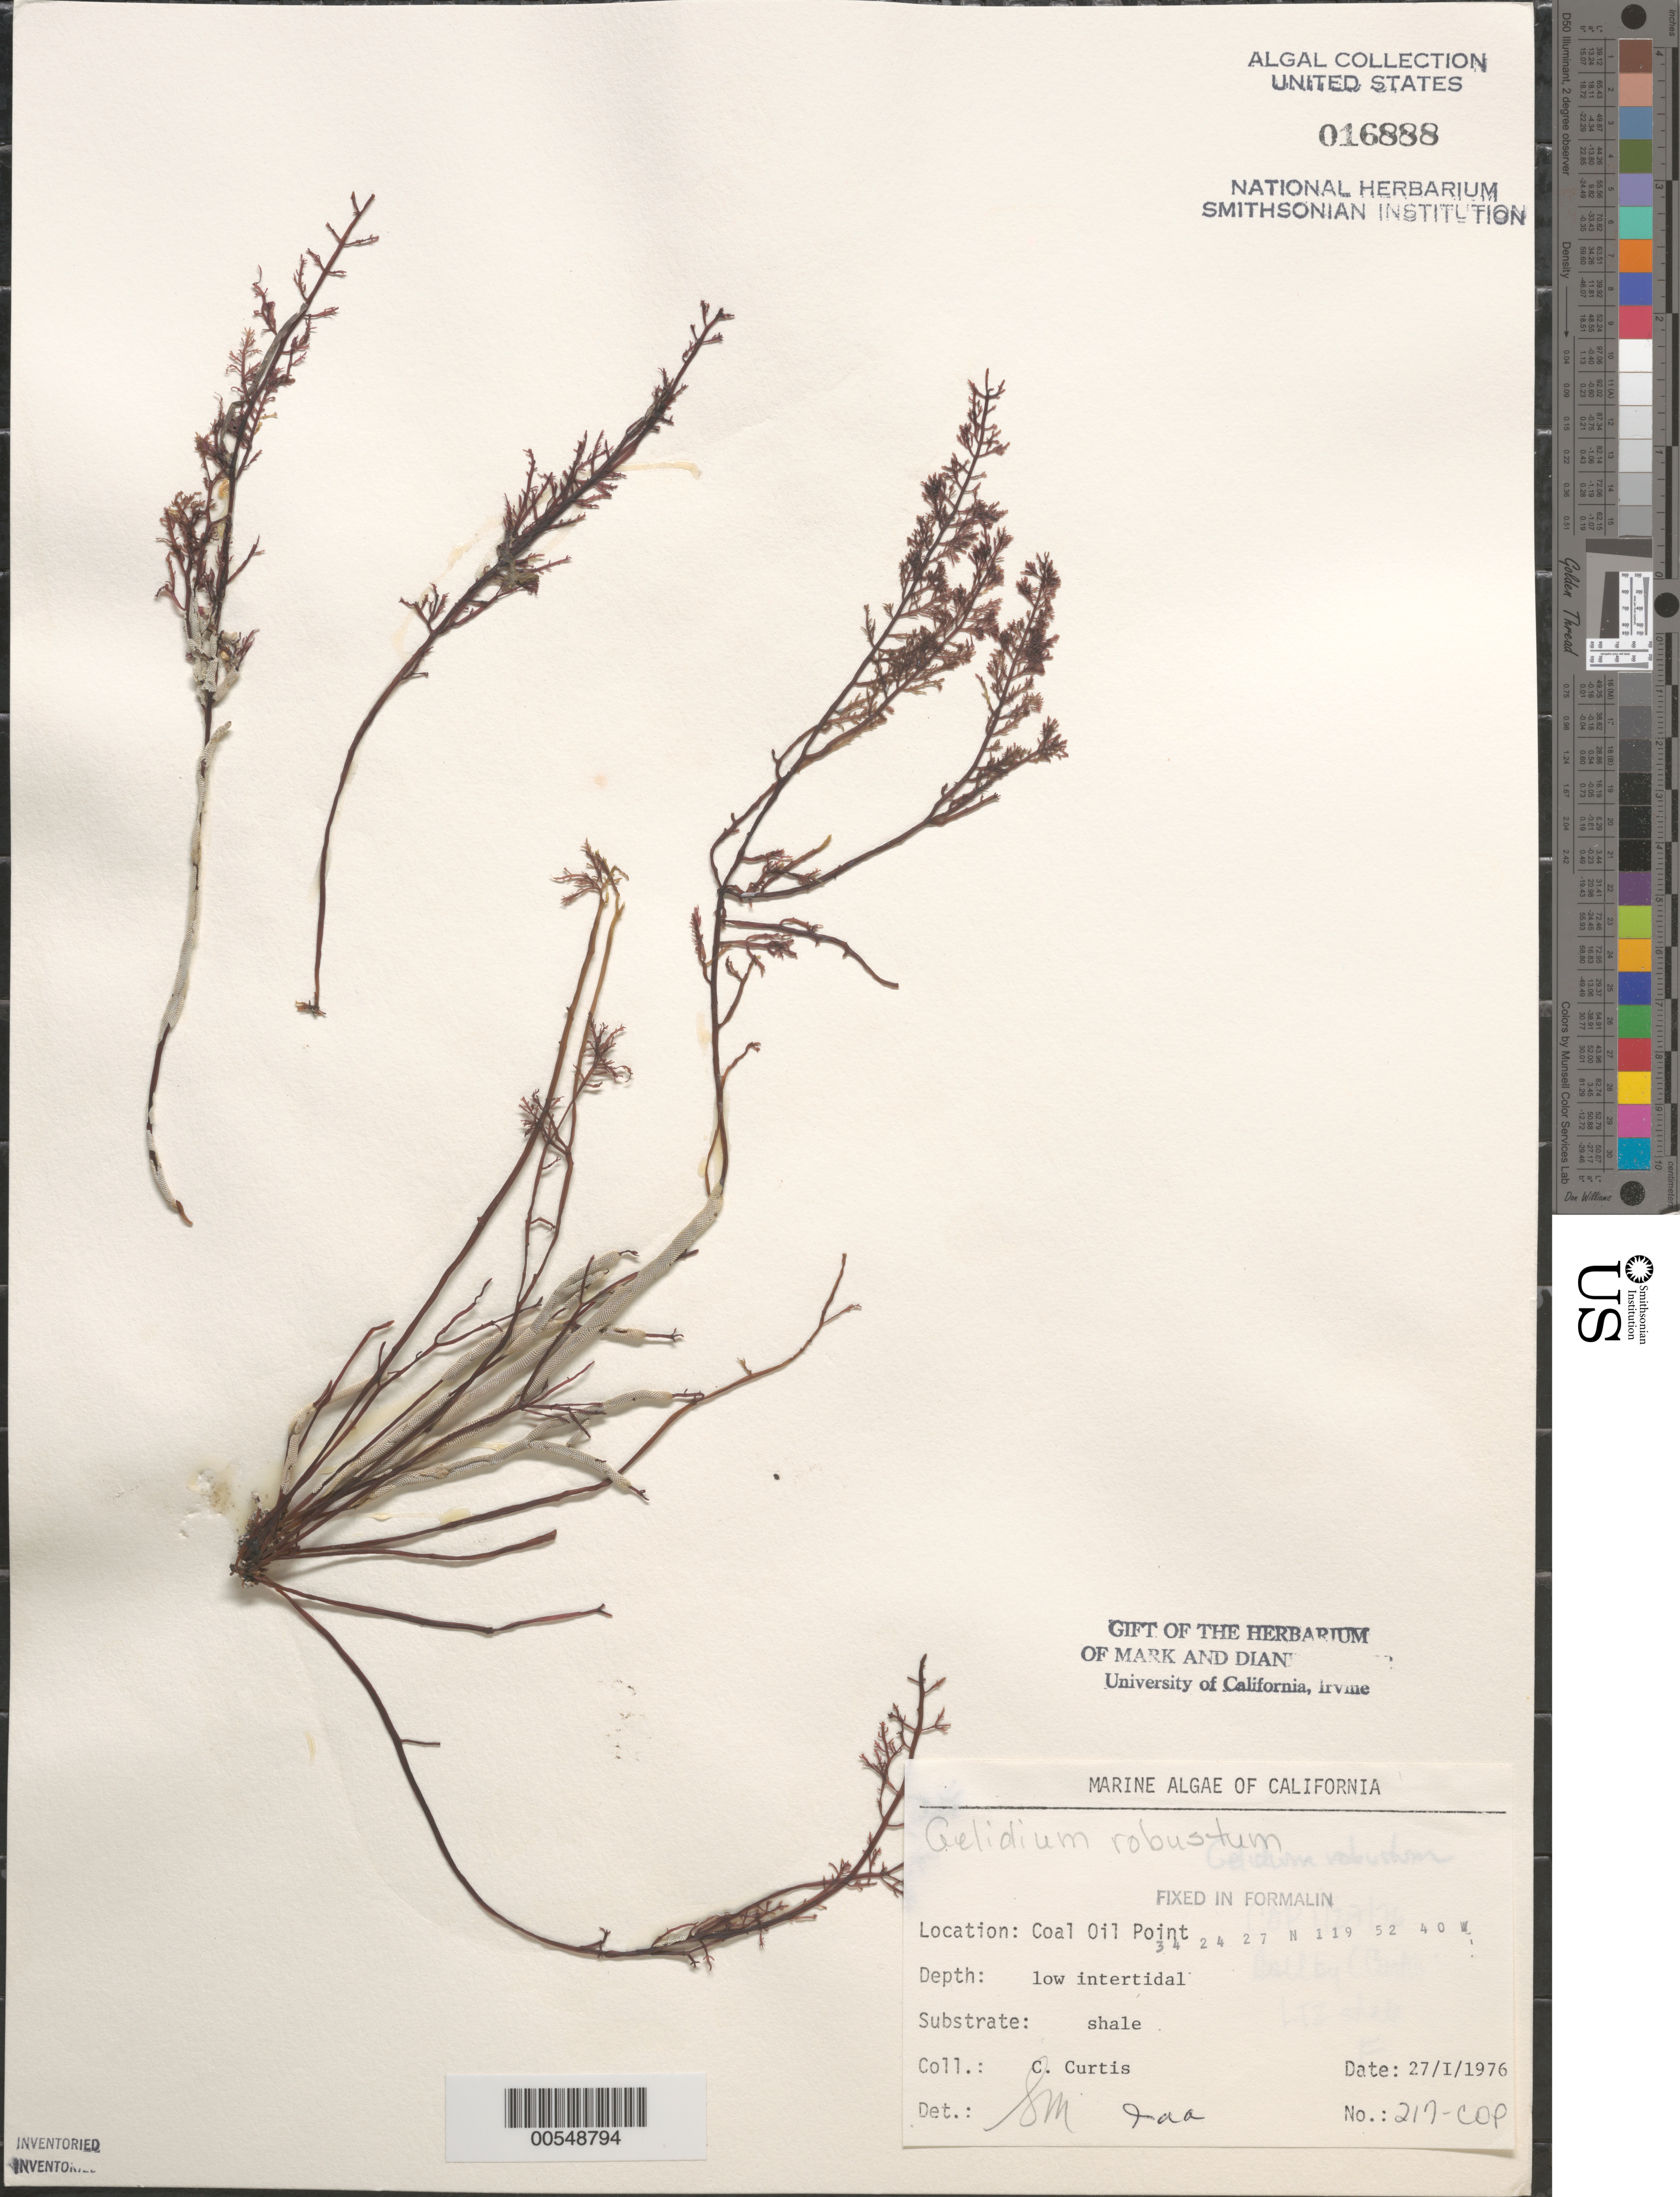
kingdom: Plantae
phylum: Rhodophyta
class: Florideophyceae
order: Gelidiales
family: Gelidiaceae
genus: Gelidium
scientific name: Gelidium robustum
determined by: Murray, S. N.; Abbott, I. A.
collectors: C. Curtis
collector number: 217-cop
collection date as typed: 27 Jan 1976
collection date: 1976-01-27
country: United States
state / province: California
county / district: Santa Barbara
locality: Coal Oil Point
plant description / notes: BLM-SOCALBIGHT Rocky Intertidal Survey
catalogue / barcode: US 16888